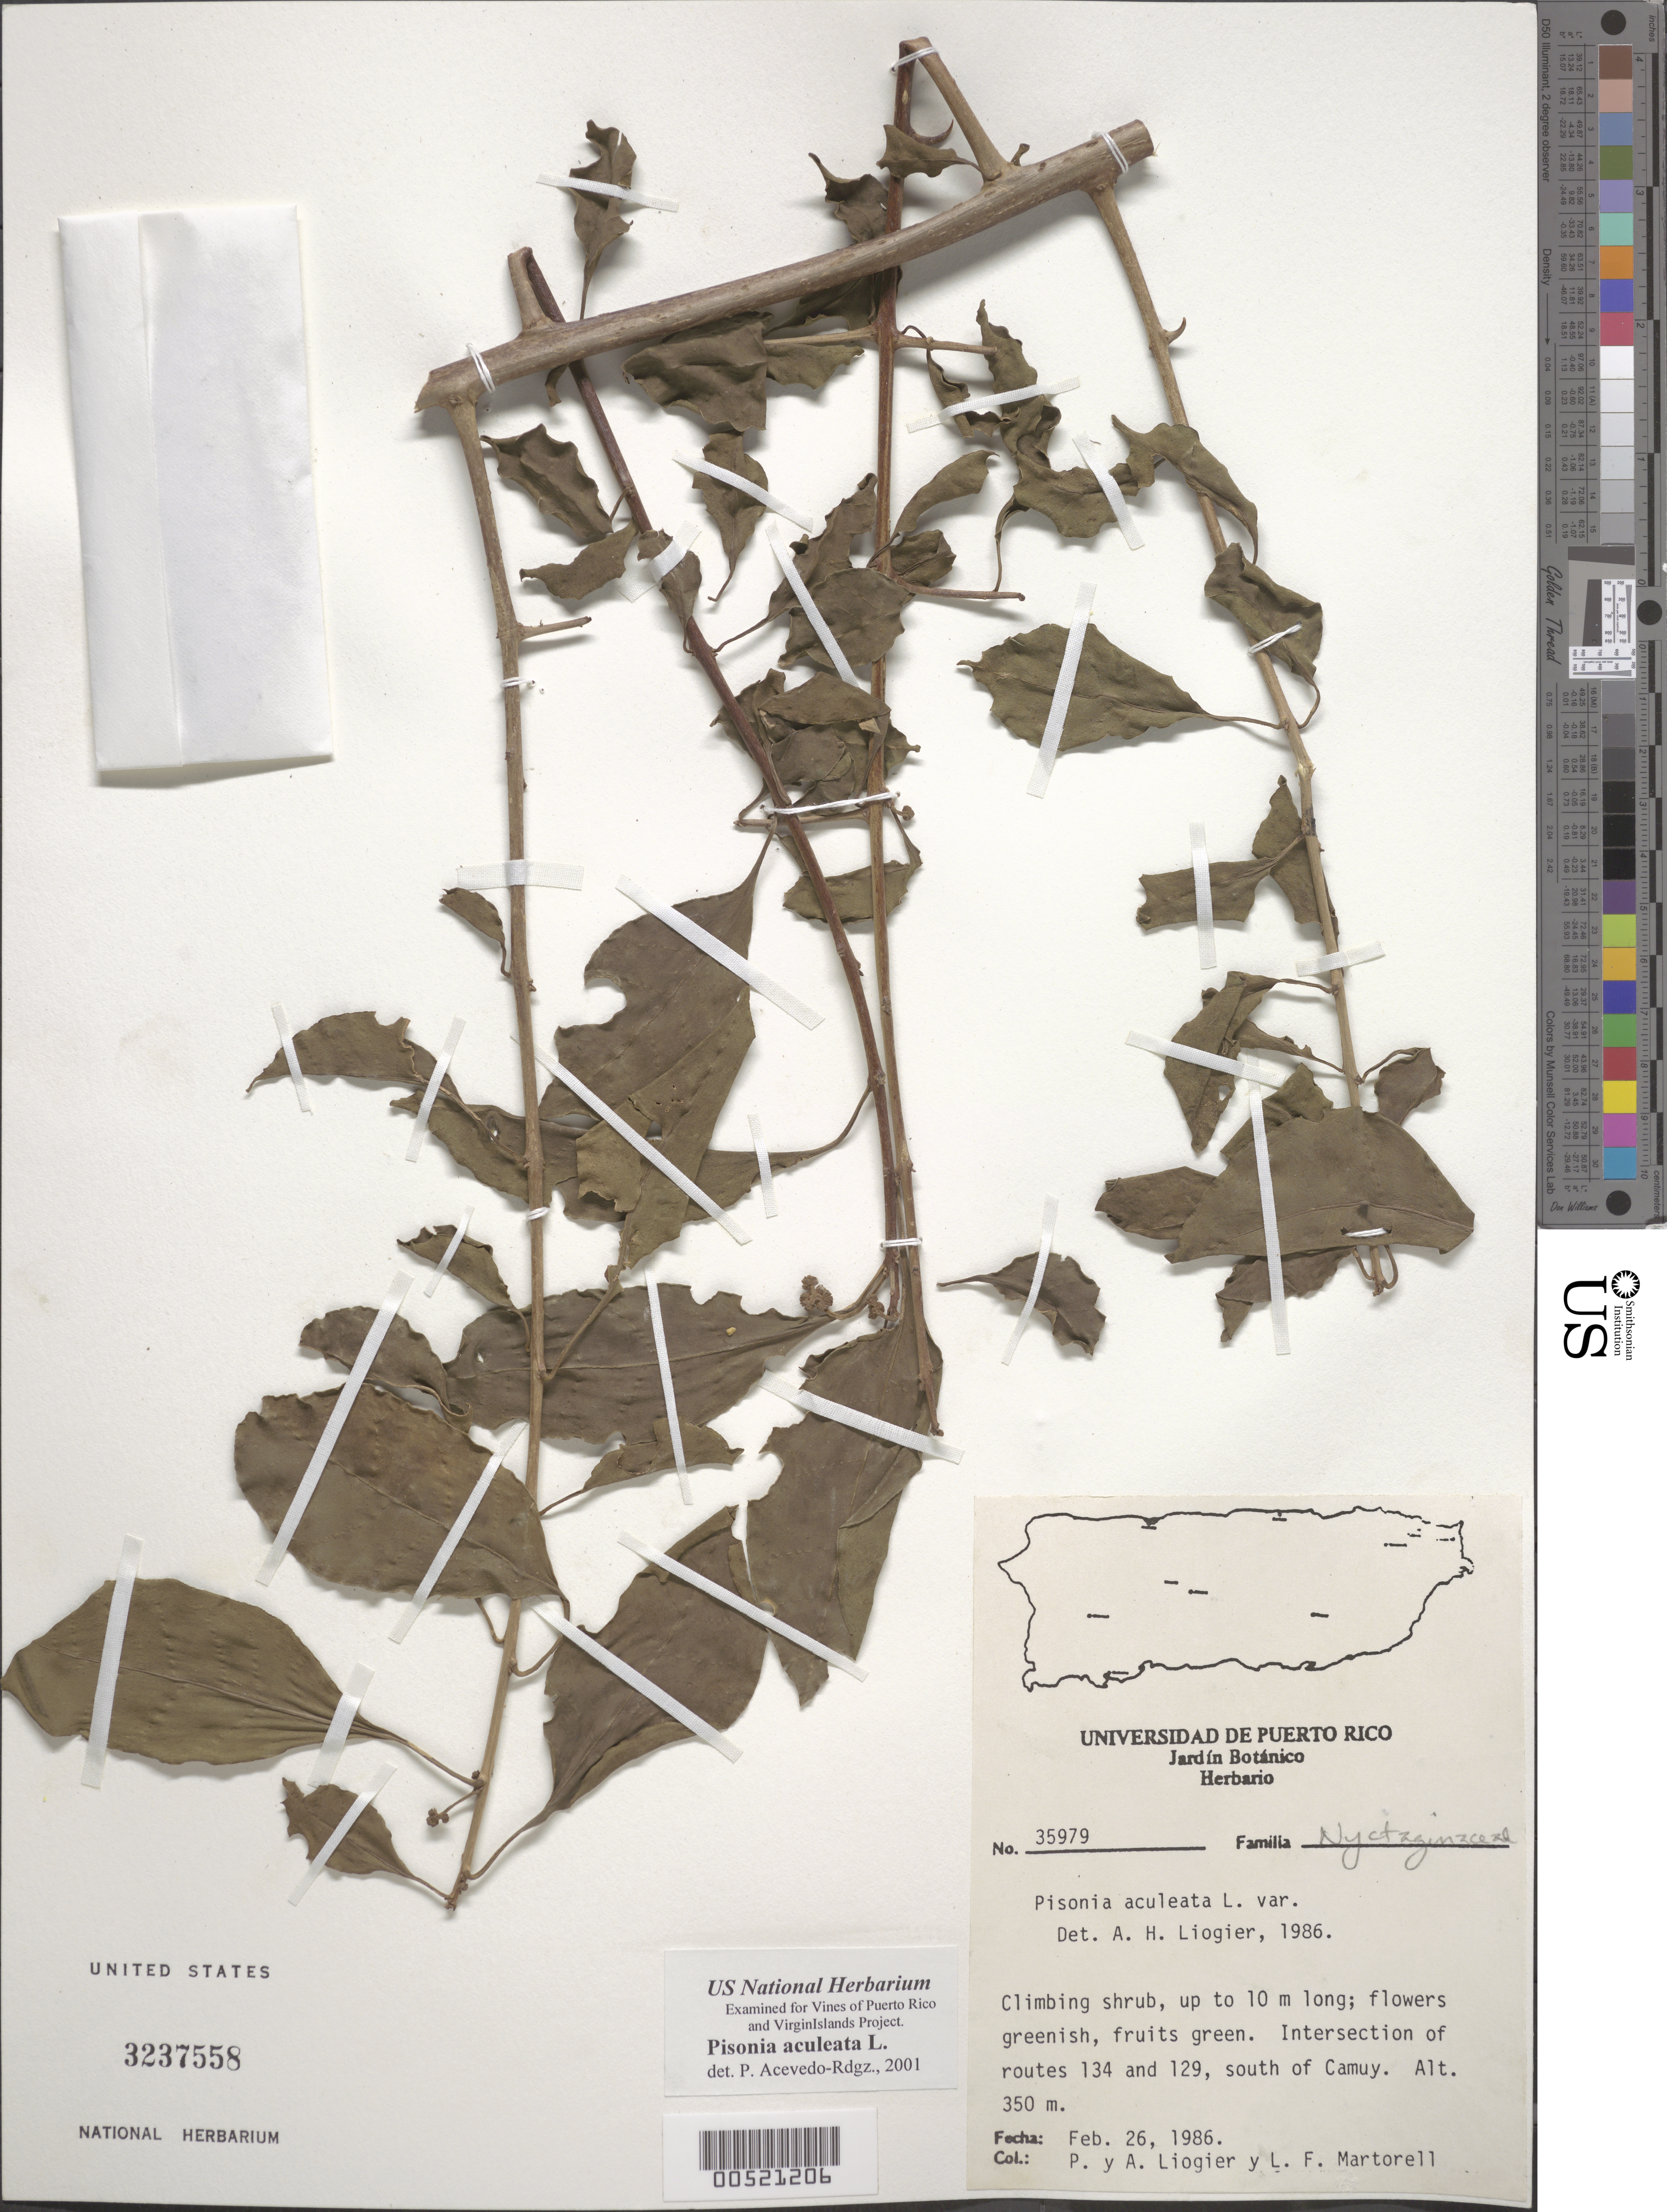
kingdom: Plantae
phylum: Tracheophyta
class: Magnoliopsida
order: Caryophyllales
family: Nyctaginaceae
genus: Pisonia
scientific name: Pisonia aculeata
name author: L.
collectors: A. H. Liogier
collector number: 35979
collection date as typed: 26 Feb 1986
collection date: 1986-02-26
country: Puerto Rico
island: Greater Antilles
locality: Intersection of Rts. 134 & 129, S of Camuy.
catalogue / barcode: US 3237558